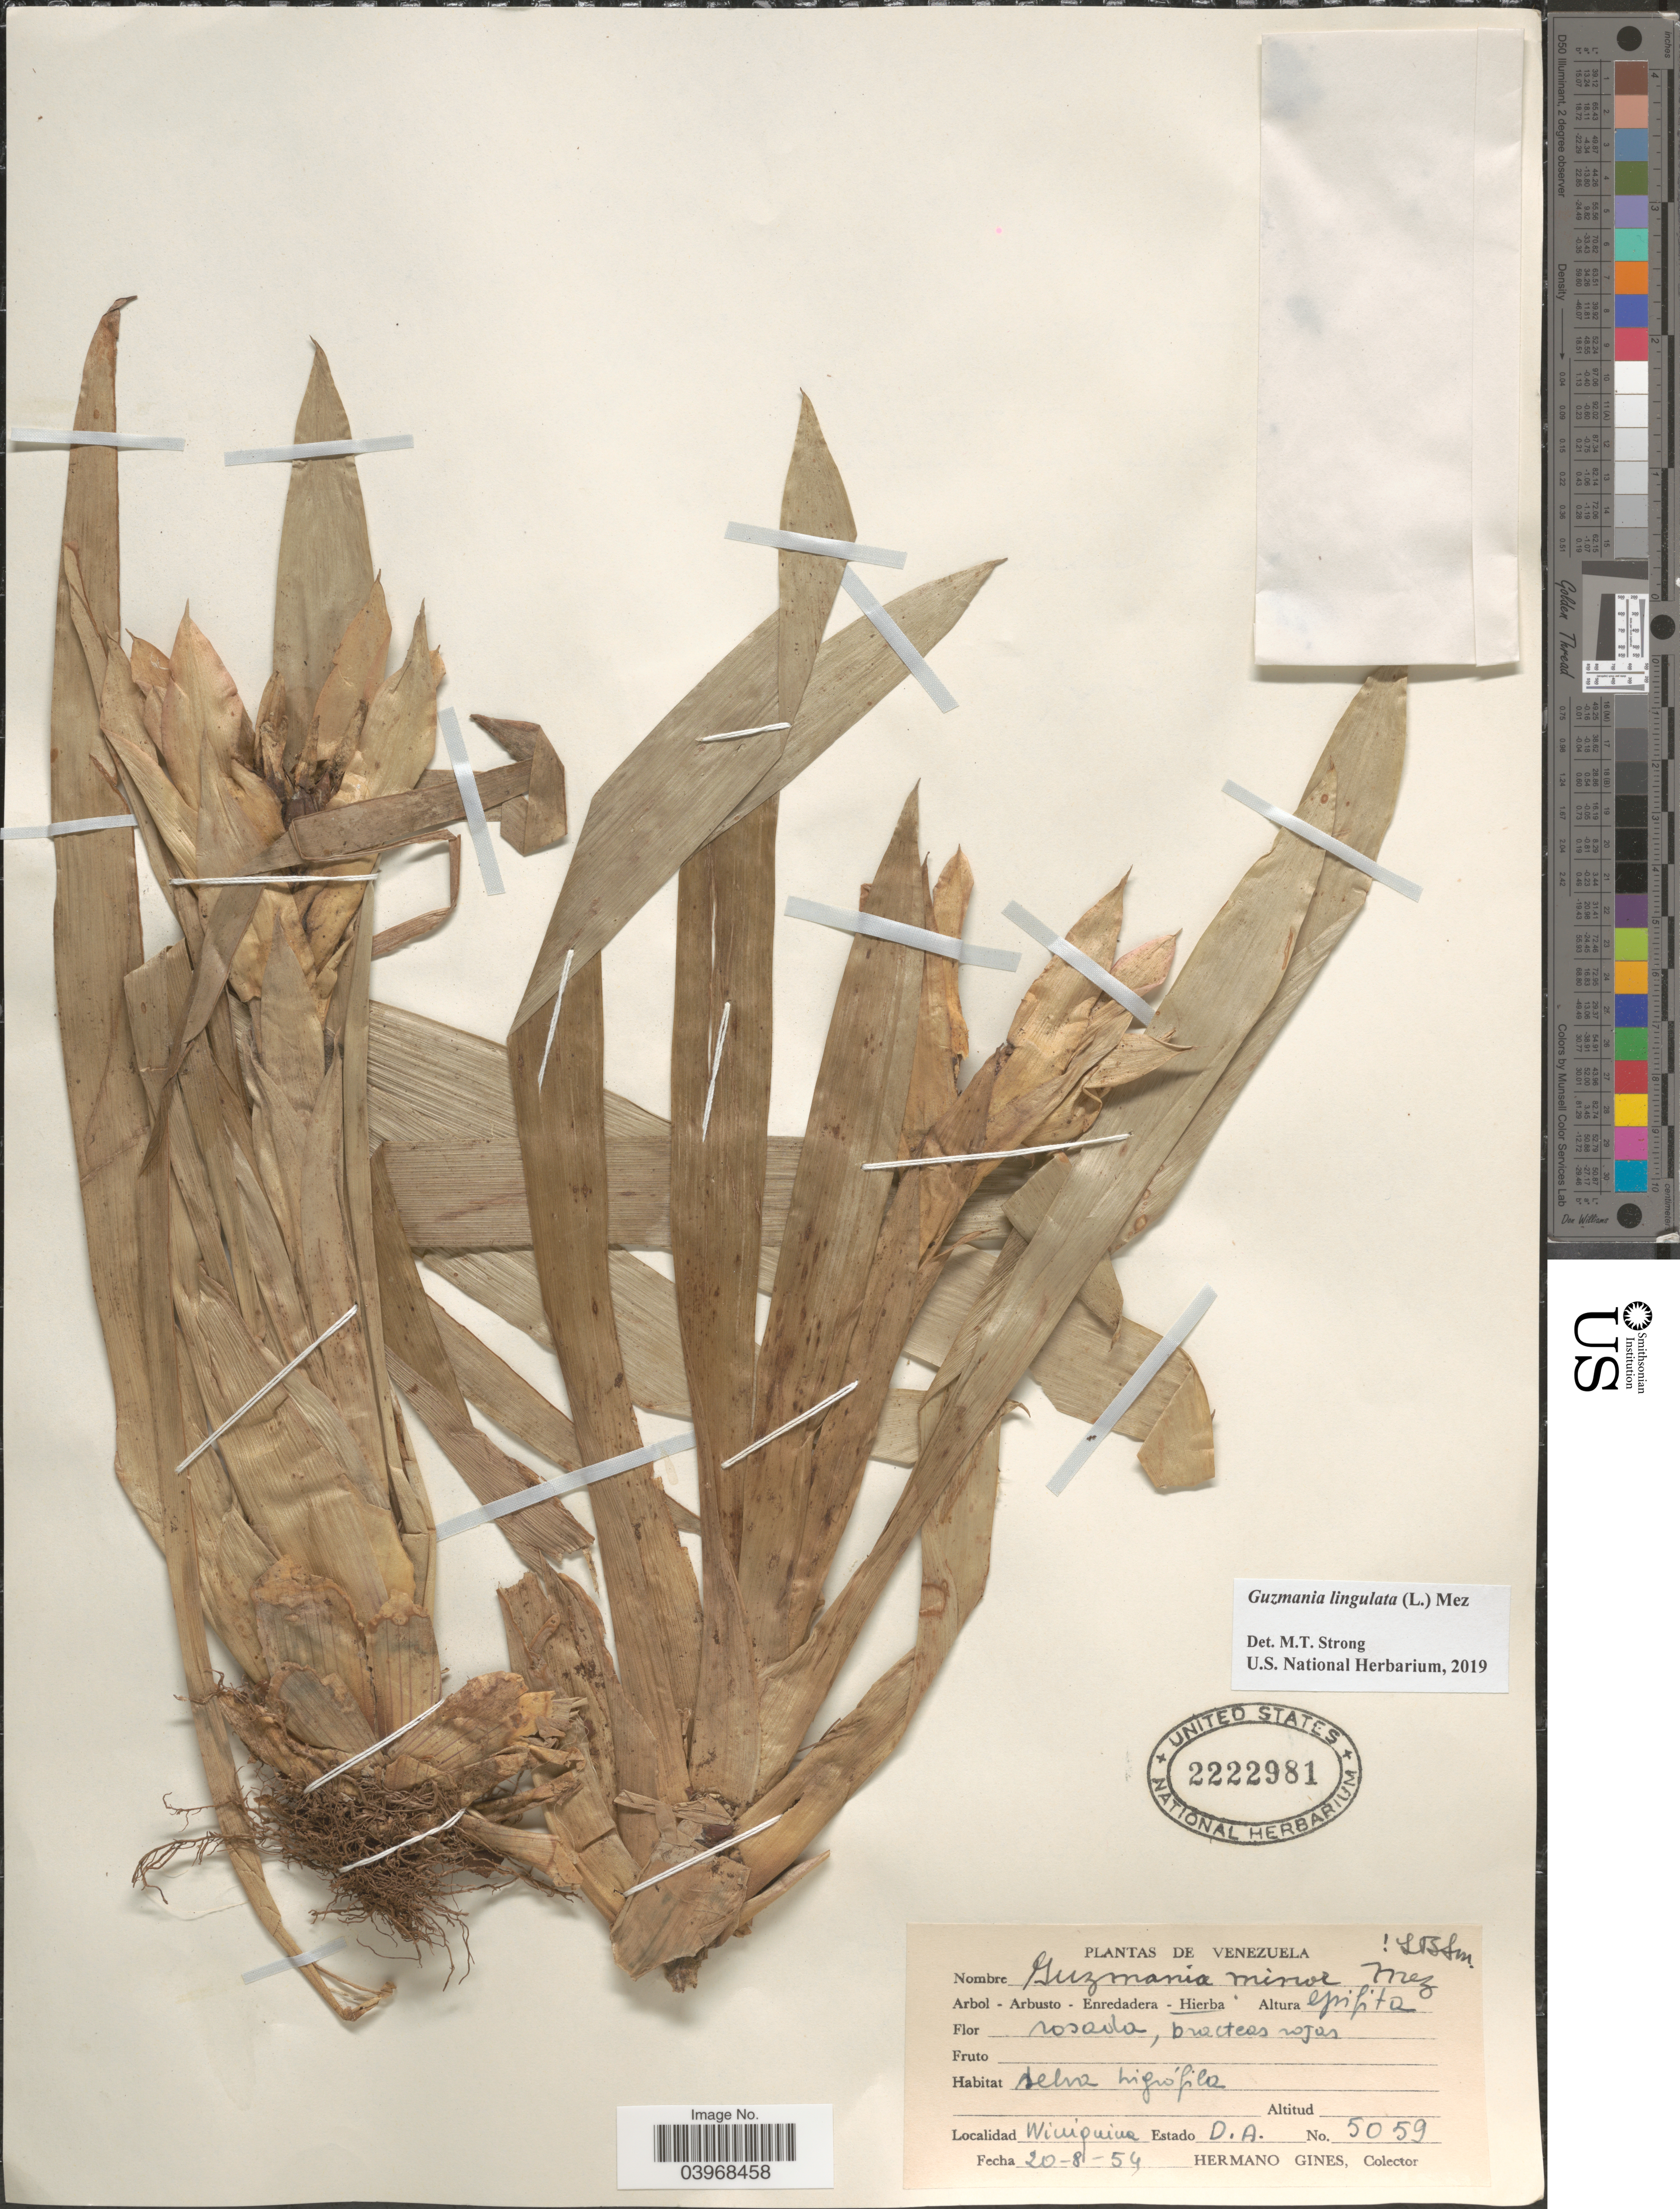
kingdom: Plantae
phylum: Tracheophyta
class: Liliopsida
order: Poales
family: Bromeliaceae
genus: Guzmania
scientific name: Guzmania lingulata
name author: (L.) Mez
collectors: Bro. Gines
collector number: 5059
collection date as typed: Transcribed d/m/y: 20/8/54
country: Venezuela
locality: Winiquina. Estado D. A.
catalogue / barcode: US 2222981